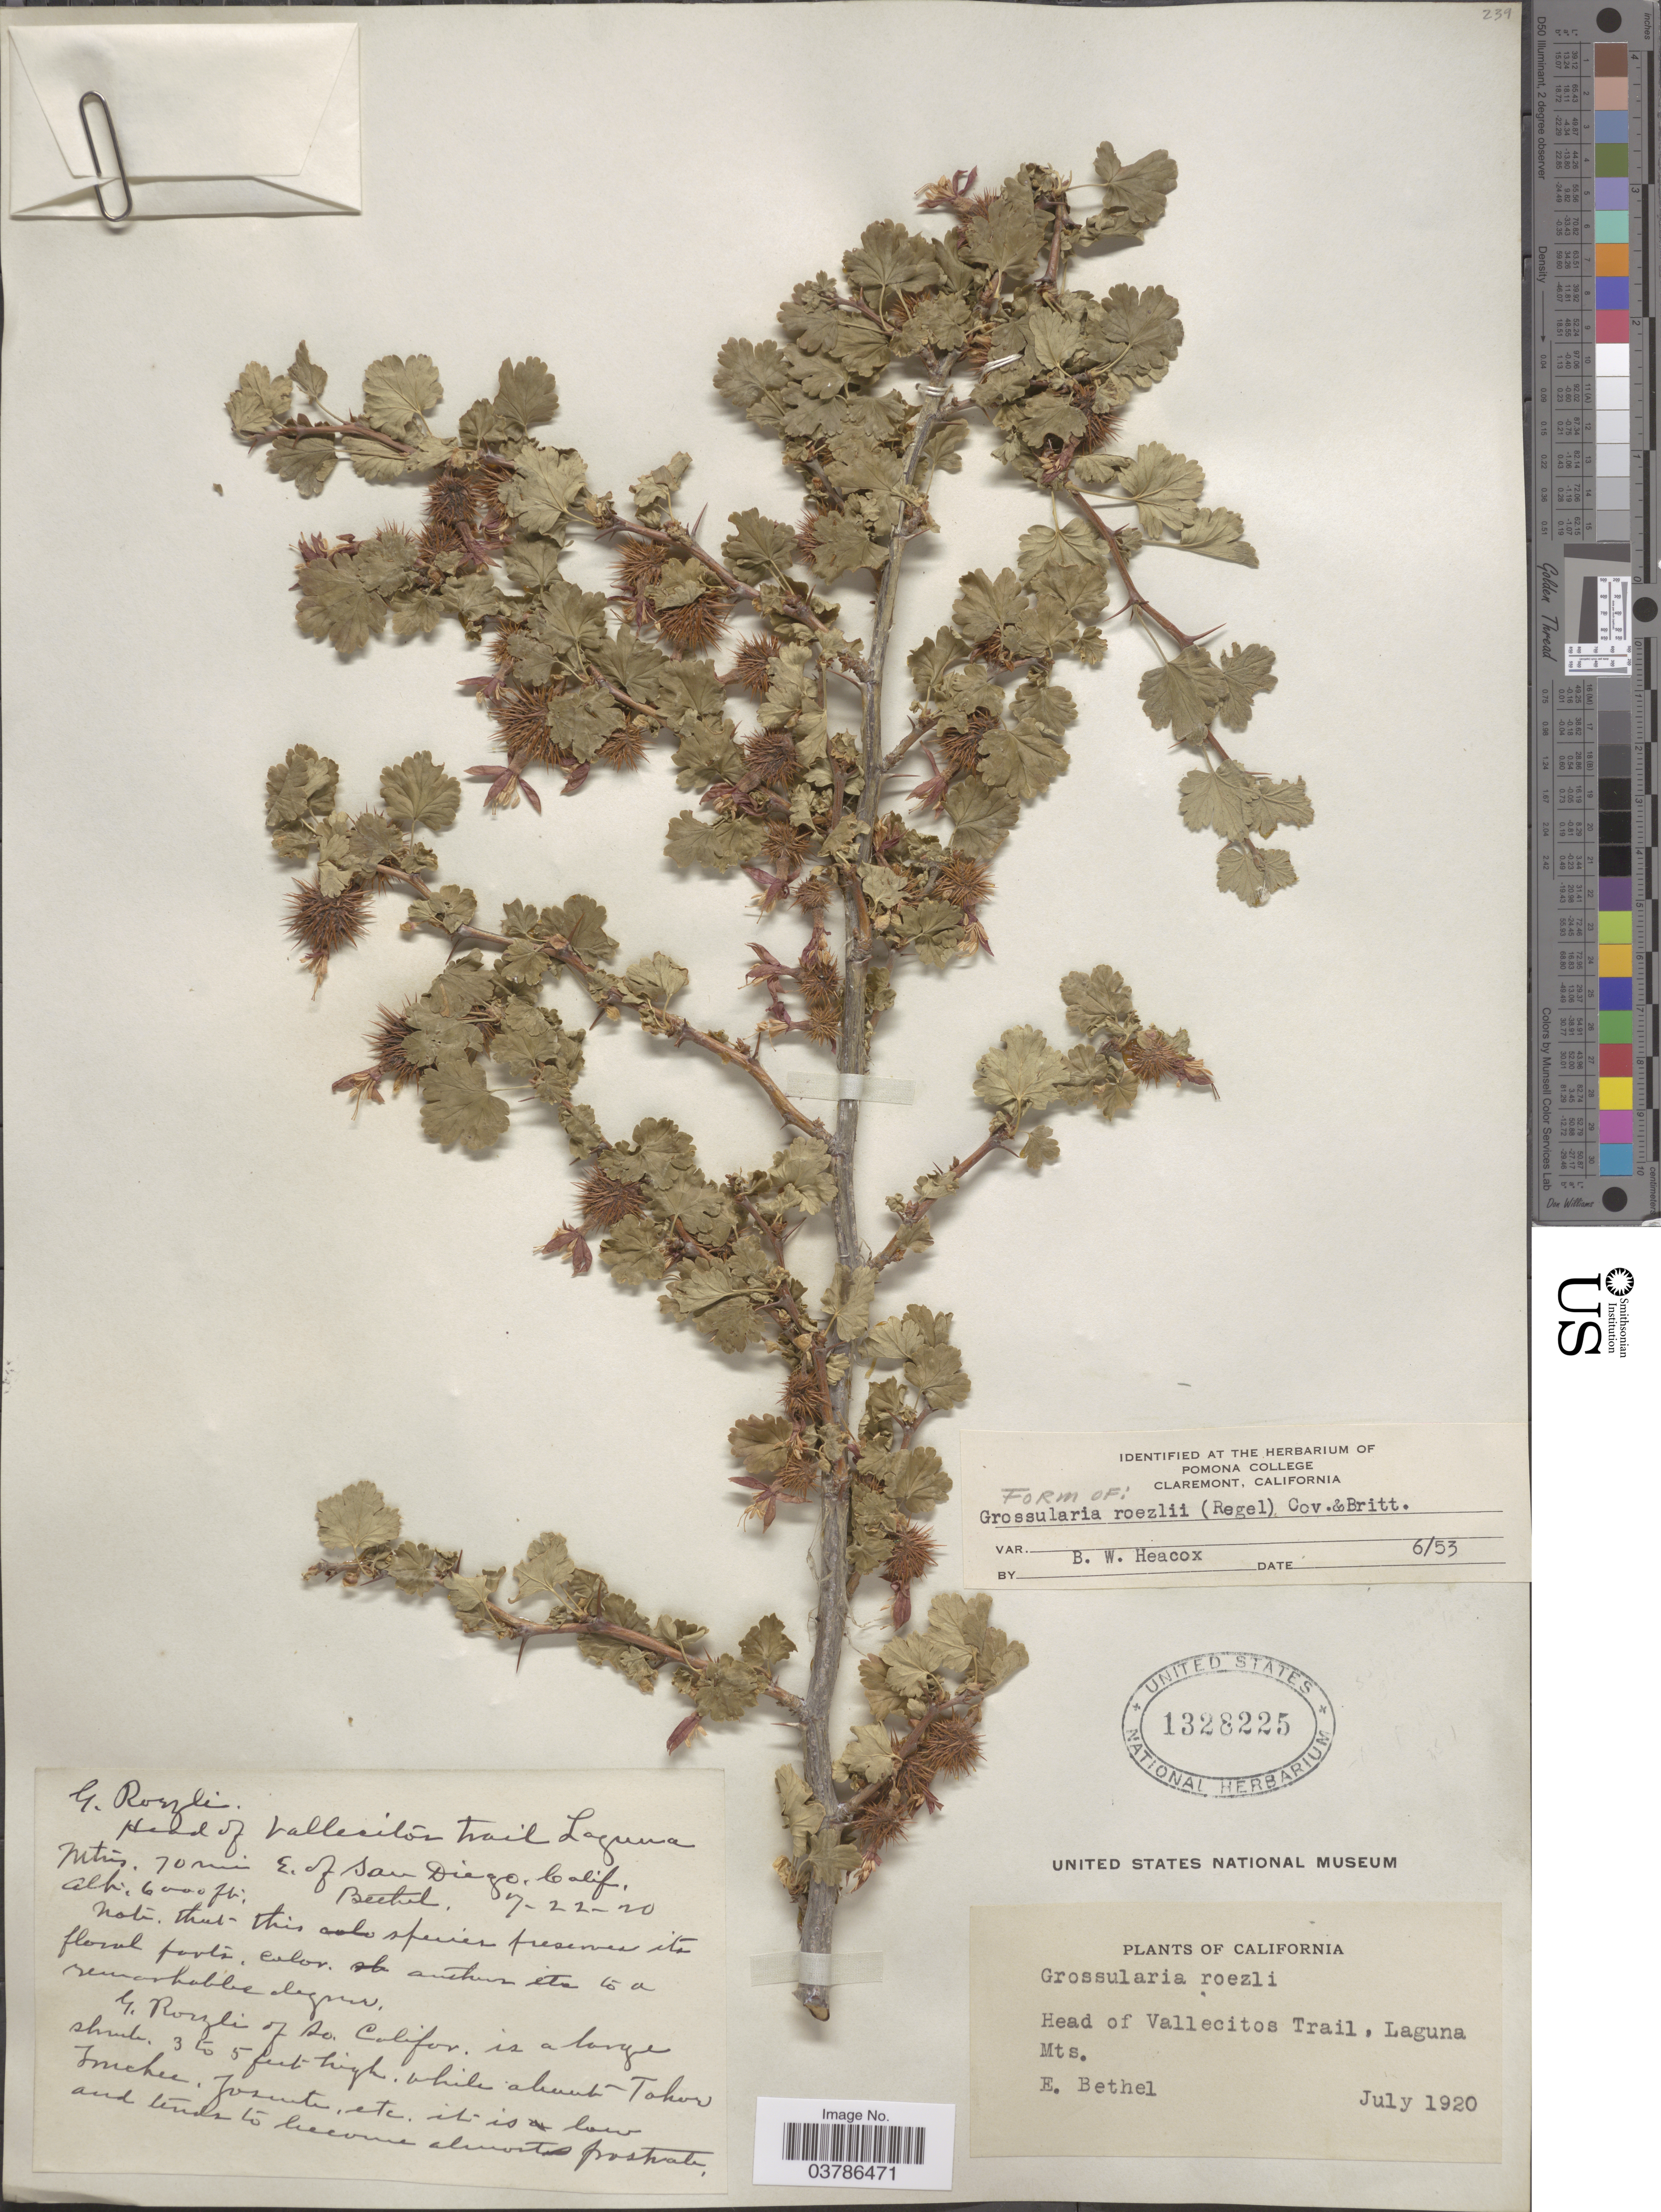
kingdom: Plantae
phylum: Tracheophyta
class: Magnoliopsida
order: Saxifragales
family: Grossulariaceae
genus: Ribes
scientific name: Ribes roezlii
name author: Regel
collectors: E. Bethel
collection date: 1920-07-22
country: United States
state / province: California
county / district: San Diego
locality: Head of Vallecitos Trail, Laguna Mts. 70mi E. of San Diego.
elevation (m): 1829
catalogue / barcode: US 1328225